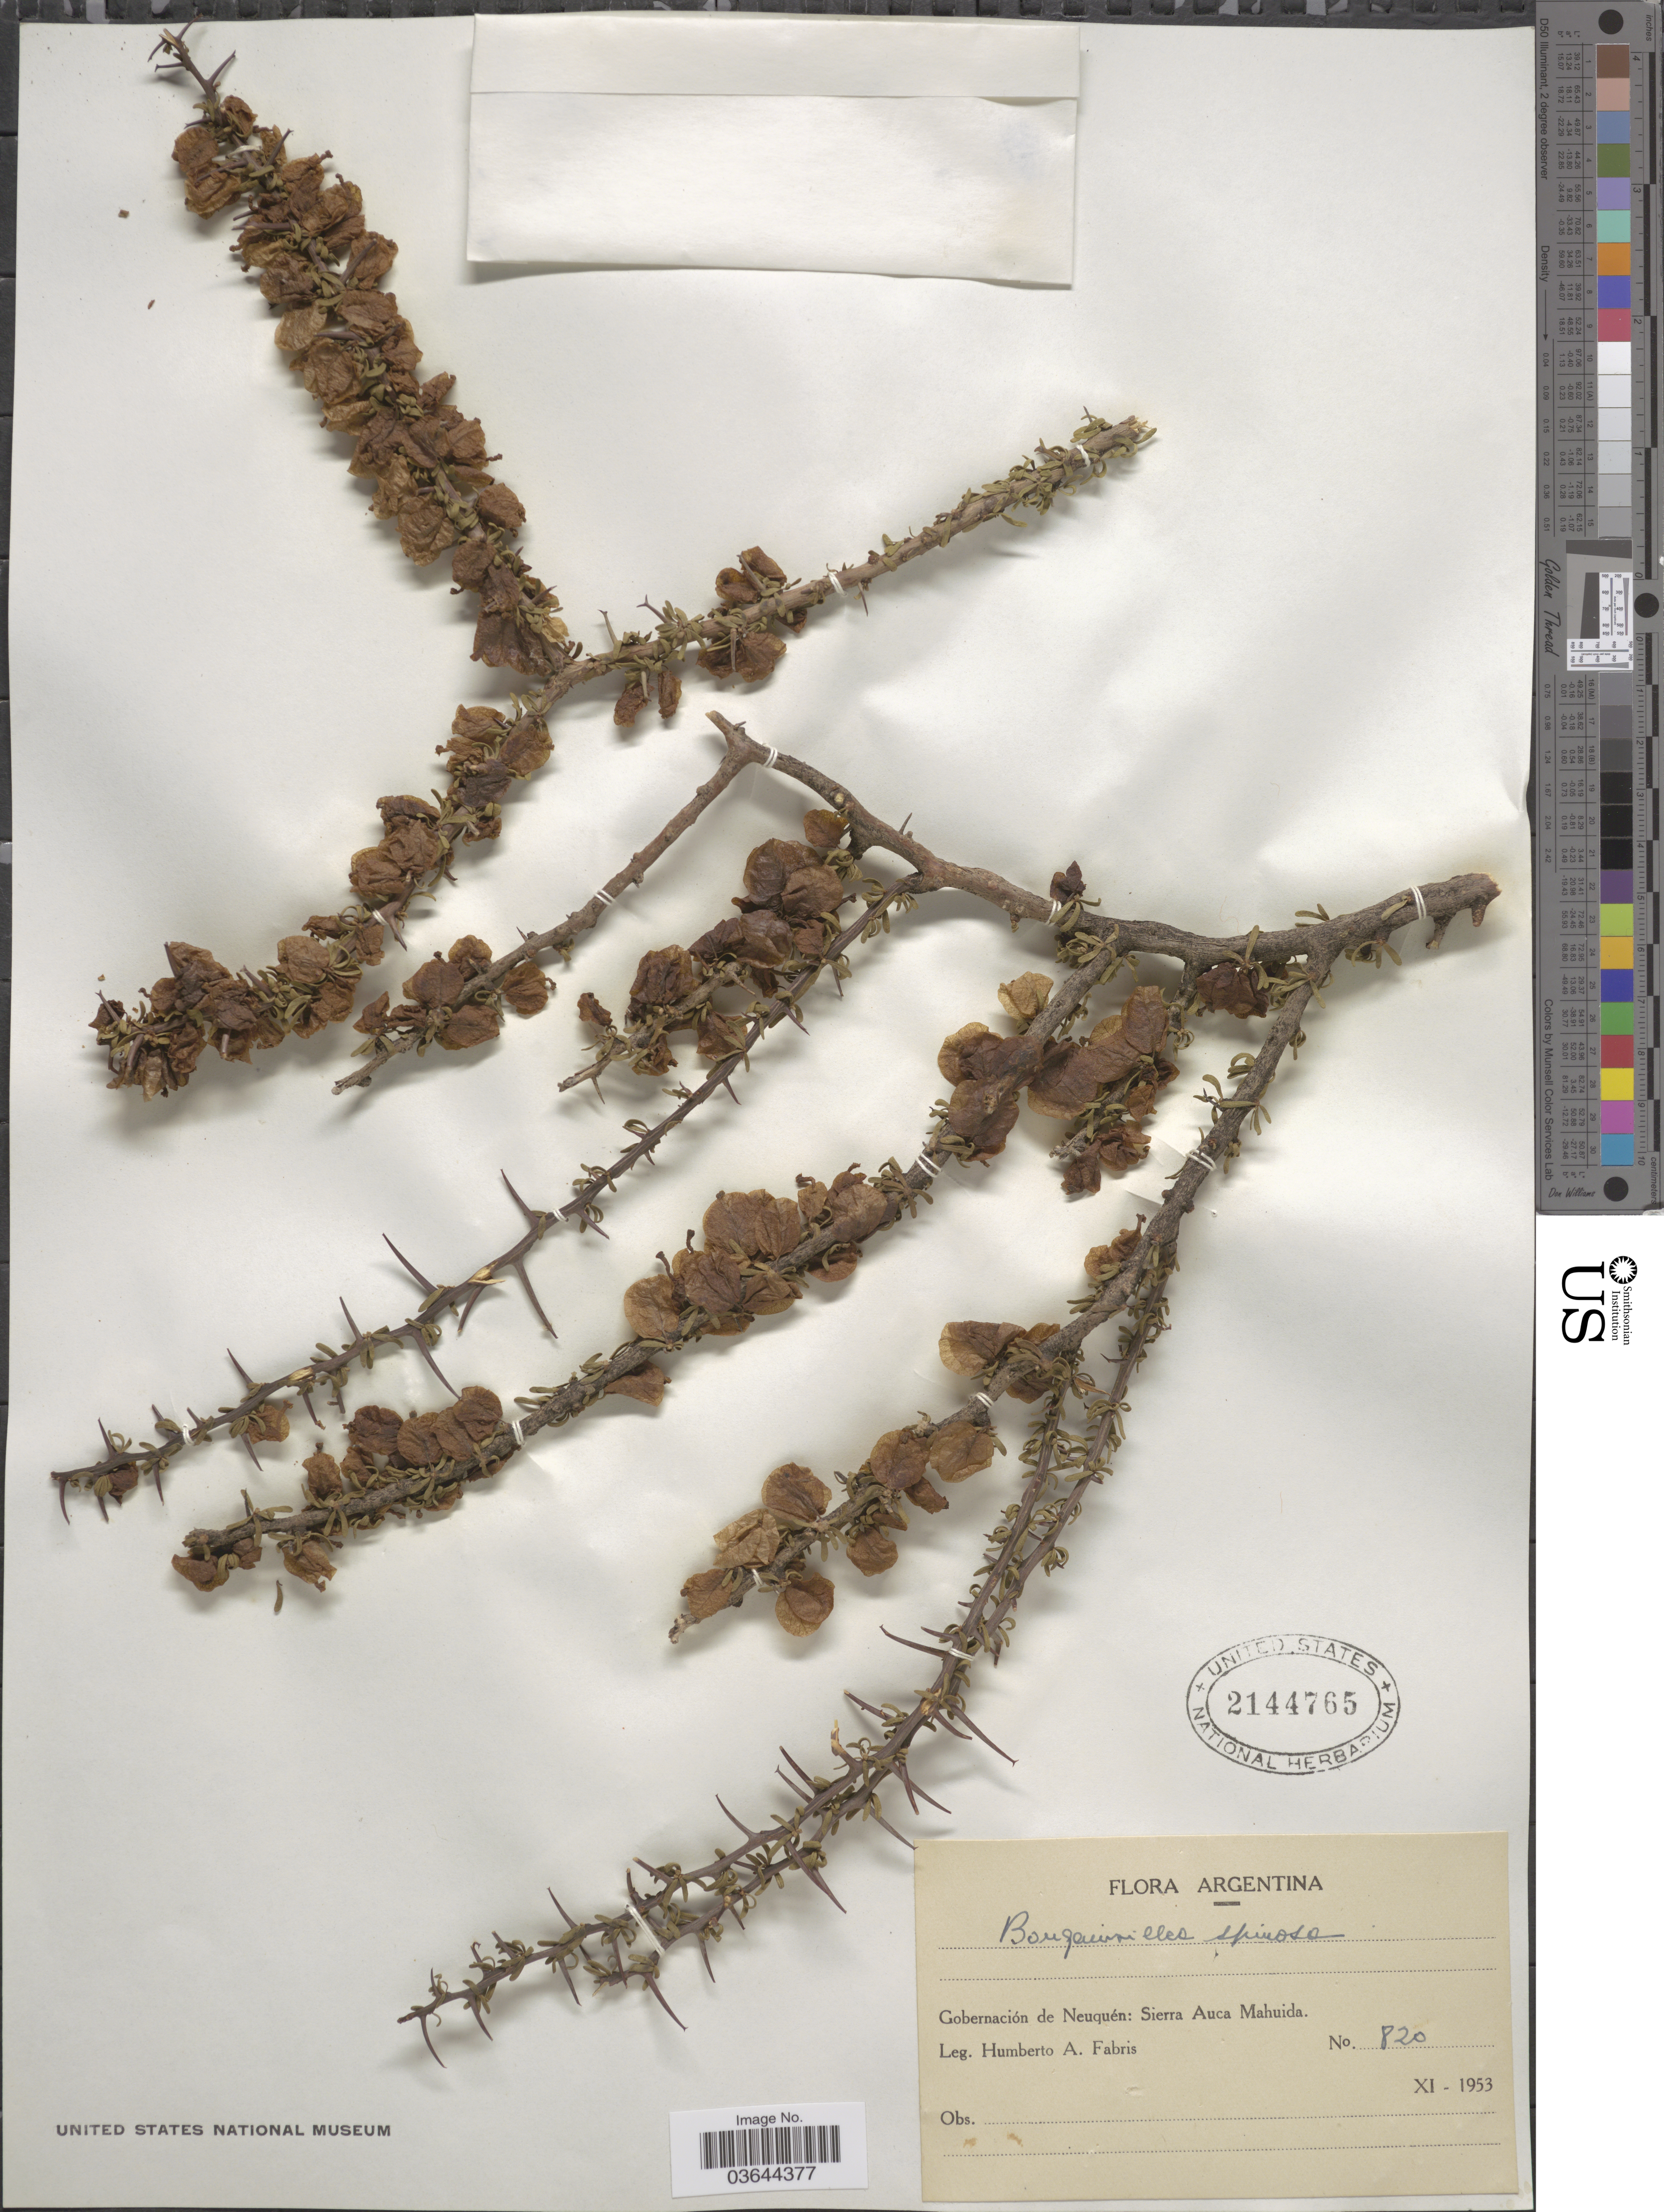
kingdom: Plantae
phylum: Tracheophyta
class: Magnoliopsida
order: Caryophyllales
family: Nyctaginaceae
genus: Bougainvillea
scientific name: Bougainvillea spinosa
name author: (Cav.) Heimerl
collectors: H. A. Fabris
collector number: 820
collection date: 1953-11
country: Argentina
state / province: Neuquen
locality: Gobernación de Neuquén: Sierra Auca Mahuida.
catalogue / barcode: US 2144765